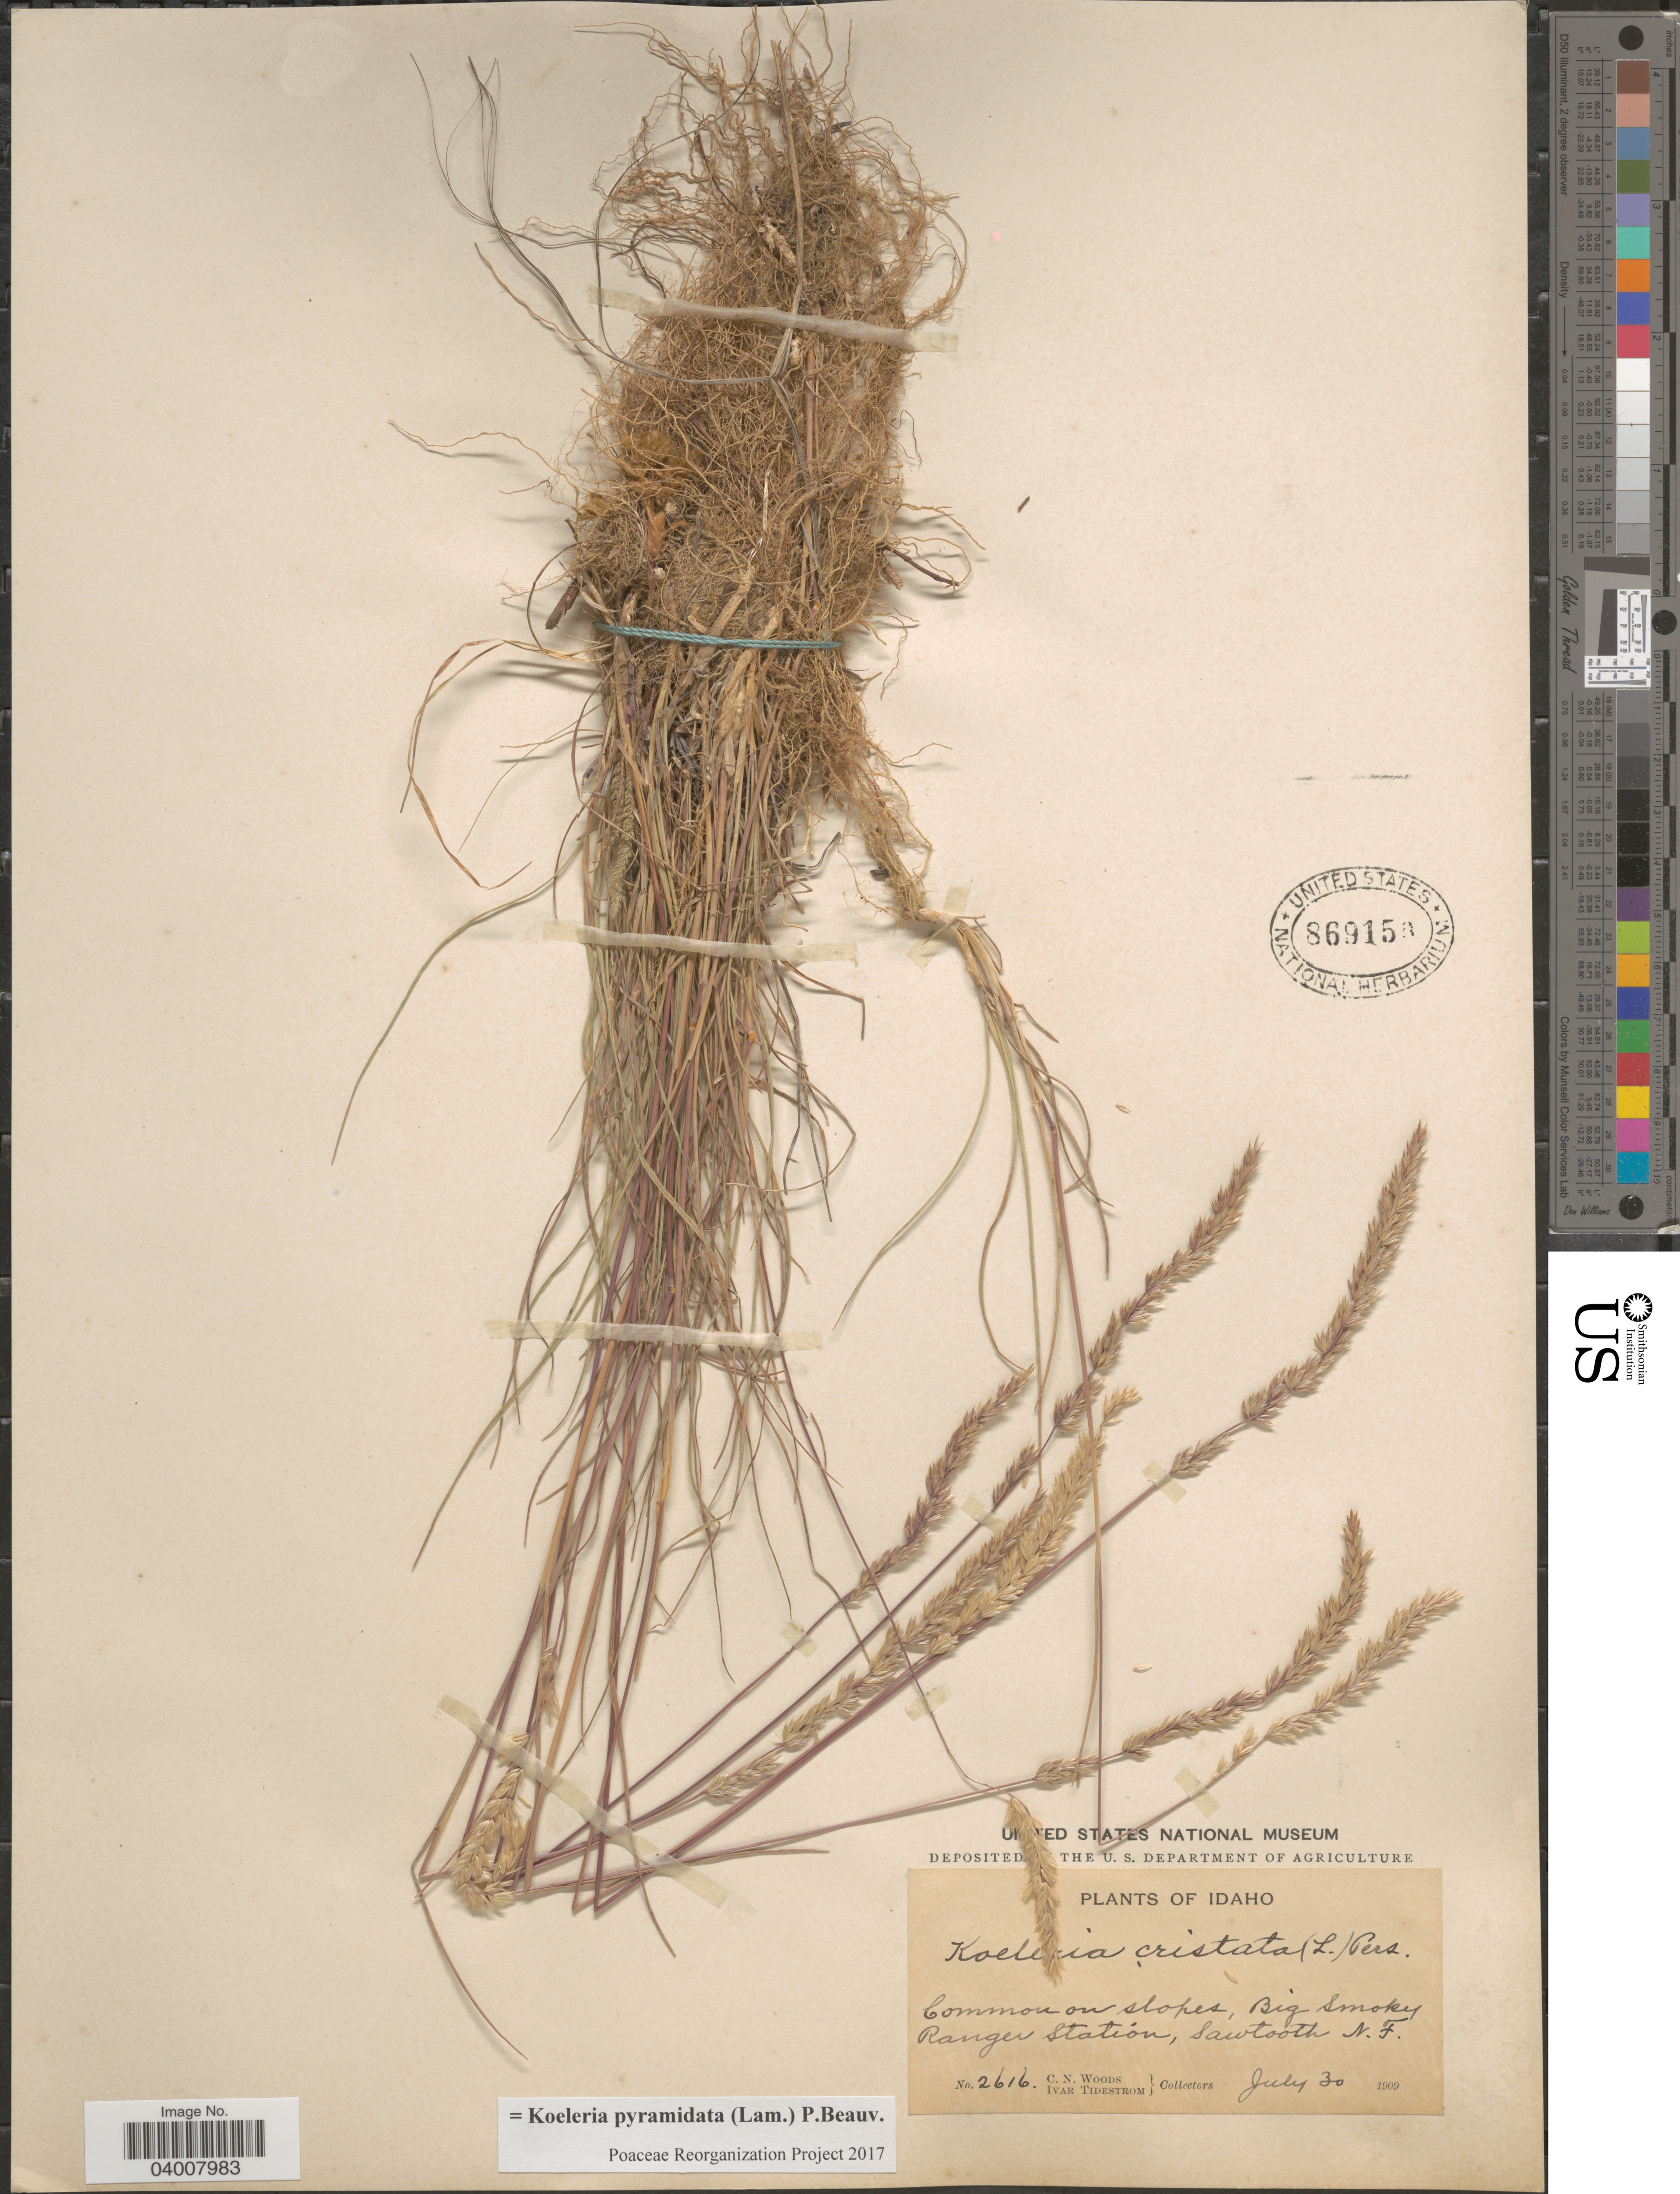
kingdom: Plantae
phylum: Tracheophyta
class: Liliopsida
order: Poales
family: Poaceae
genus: Koeleria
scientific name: Koeleria pyramidata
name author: (Lam.) P. Beauv.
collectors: C. Woods & I. F. Tidestrom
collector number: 2616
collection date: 1909-07-30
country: United States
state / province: Idaho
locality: Common on slopes, Big Smoky Ranger Station, Sawtooth N. F.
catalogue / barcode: US 869150